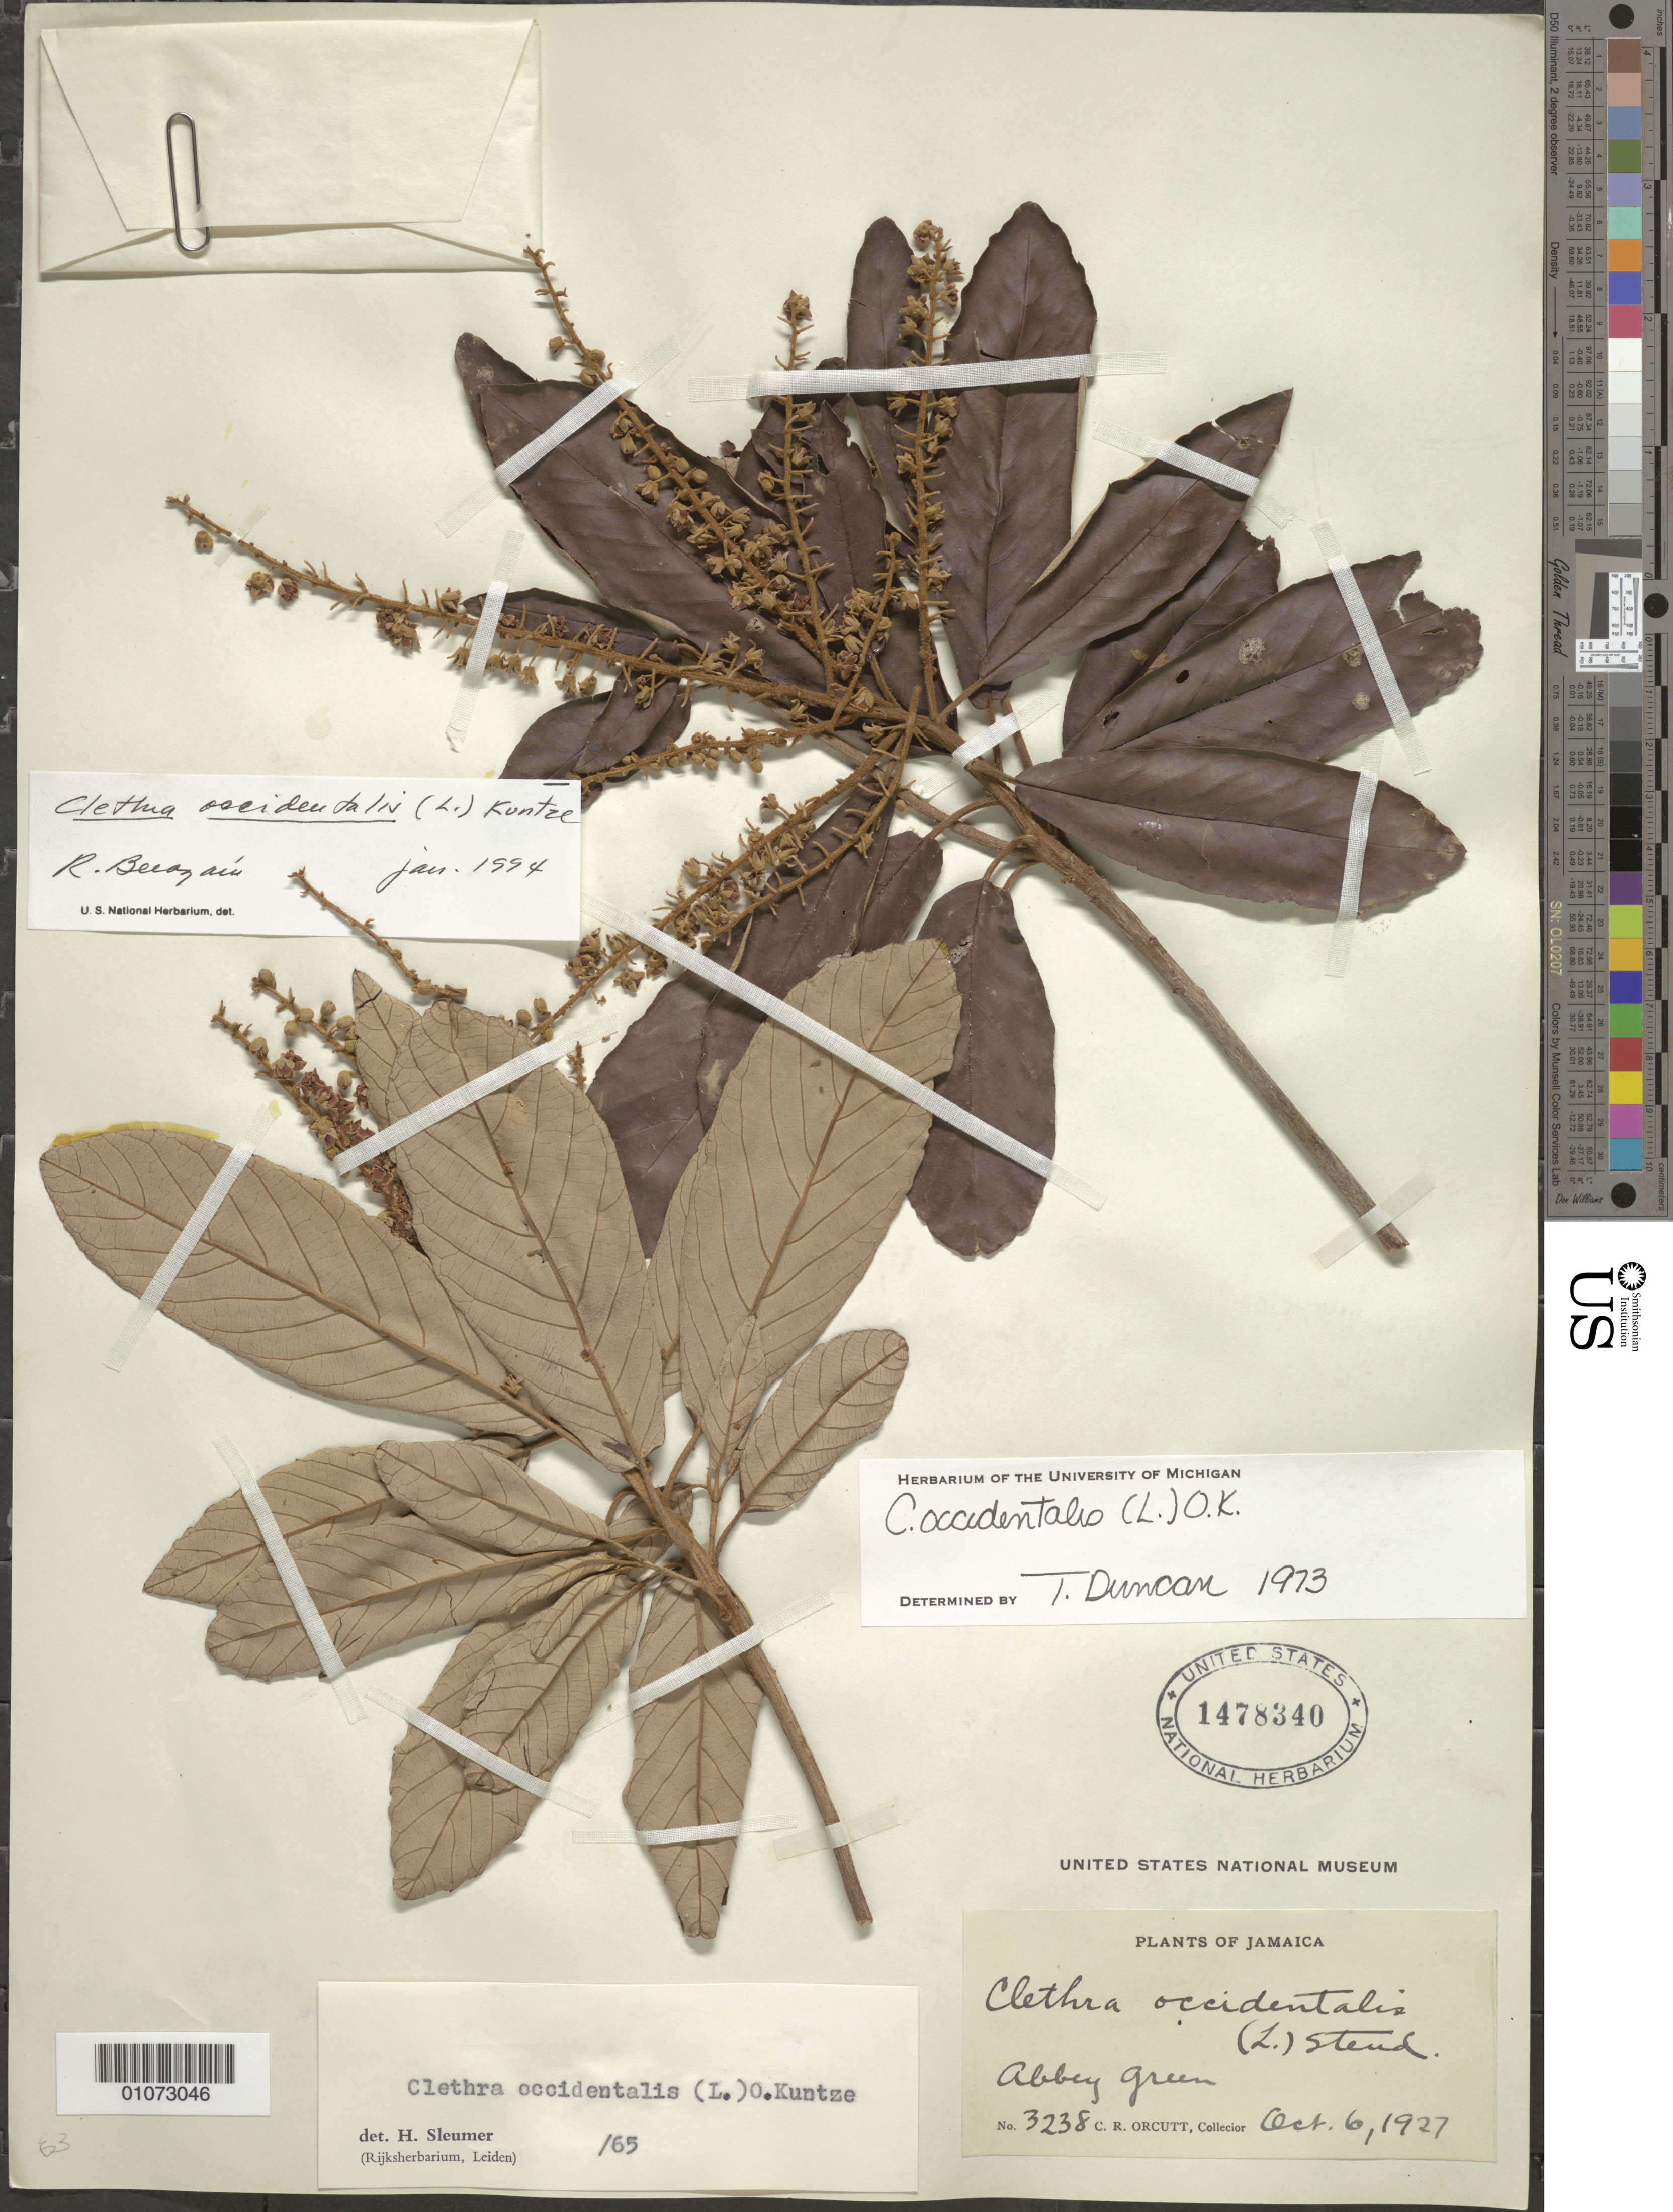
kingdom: Plantae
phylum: Tracheophyta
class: Magnoliopsida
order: Ericales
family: Clethraceae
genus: Clethra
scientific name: Clethra occidentalis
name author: (L.) Kuntze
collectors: C. R. Orcutt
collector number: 3238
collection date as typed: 06 Oct 1927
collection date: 1927-10-06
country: Jamaica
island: Jamaica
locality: Abbey Green.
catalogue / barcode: US 1478340